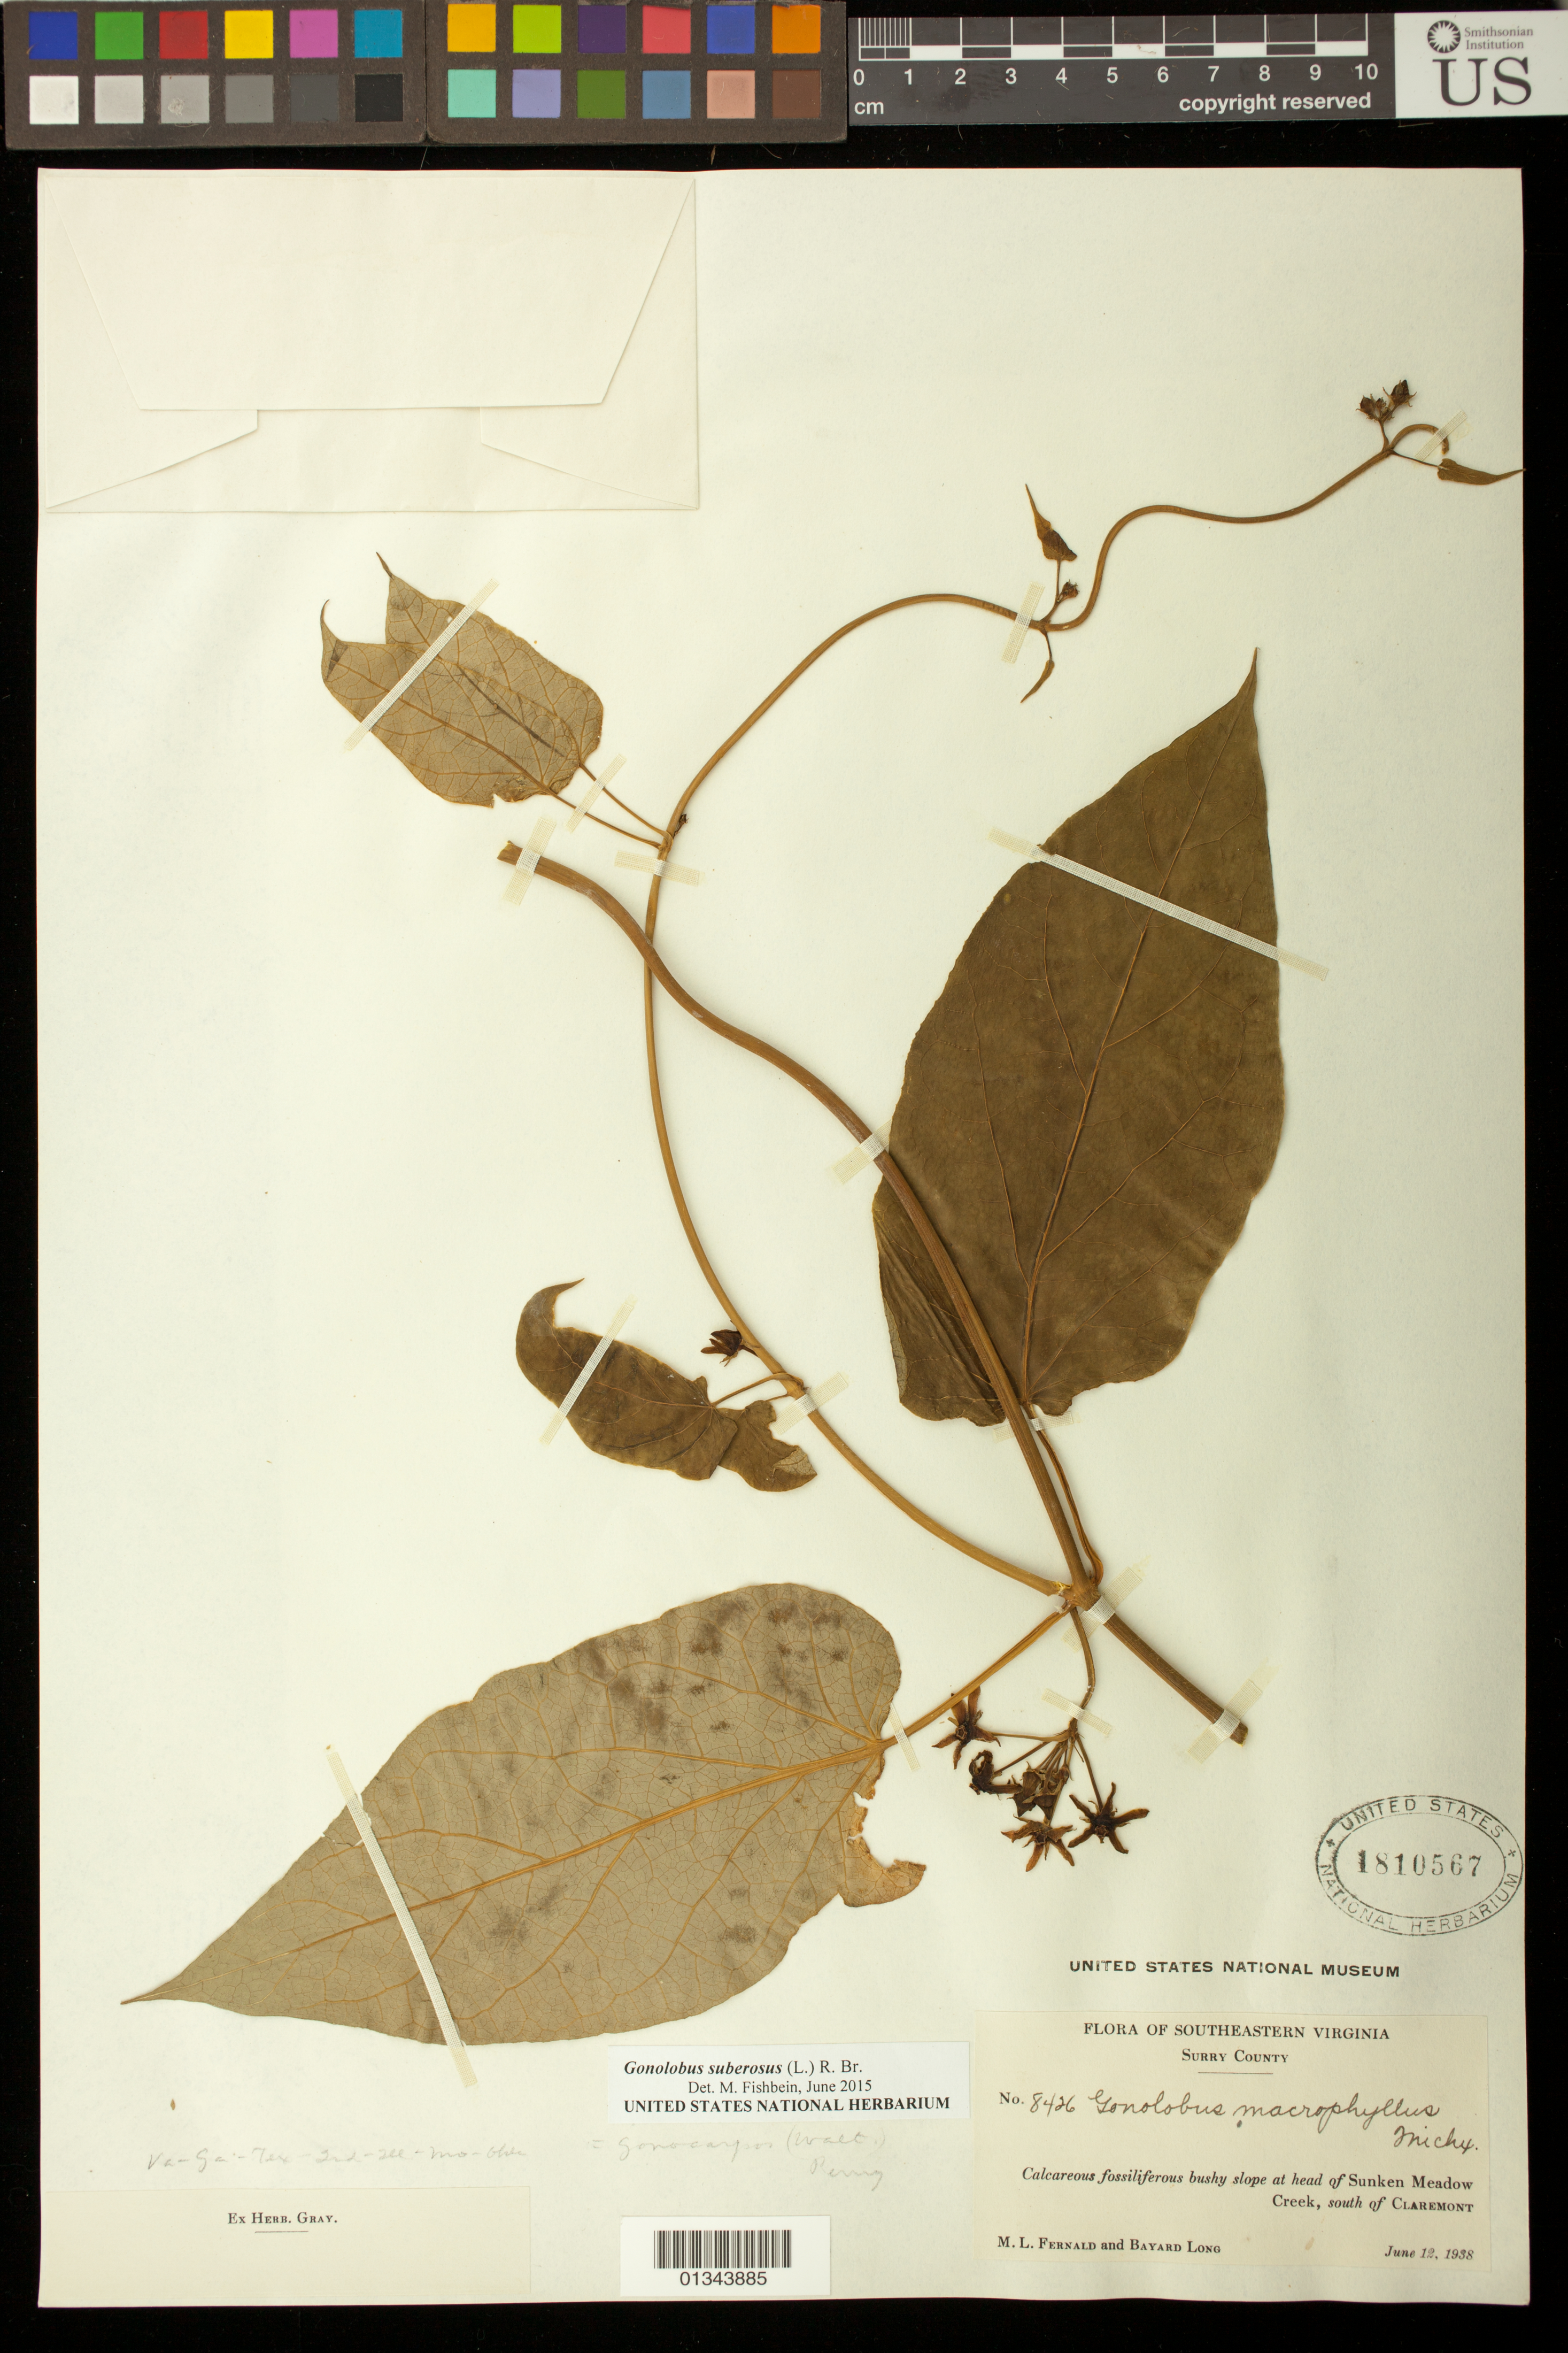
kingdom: Plantae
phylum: Tracheophyta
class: Magnoliopsida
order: Gentianales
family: Apocynaceae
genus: Gonolobus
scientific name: Gonolobus suberosus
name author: (L.) R. Br.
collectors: M. L. Fernald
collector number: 8426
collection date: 1938-06-12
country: United States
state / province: Virginia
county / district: Surry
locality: At head of Sunken Meadow Creek, south of Claremont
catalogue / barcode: US 1810567